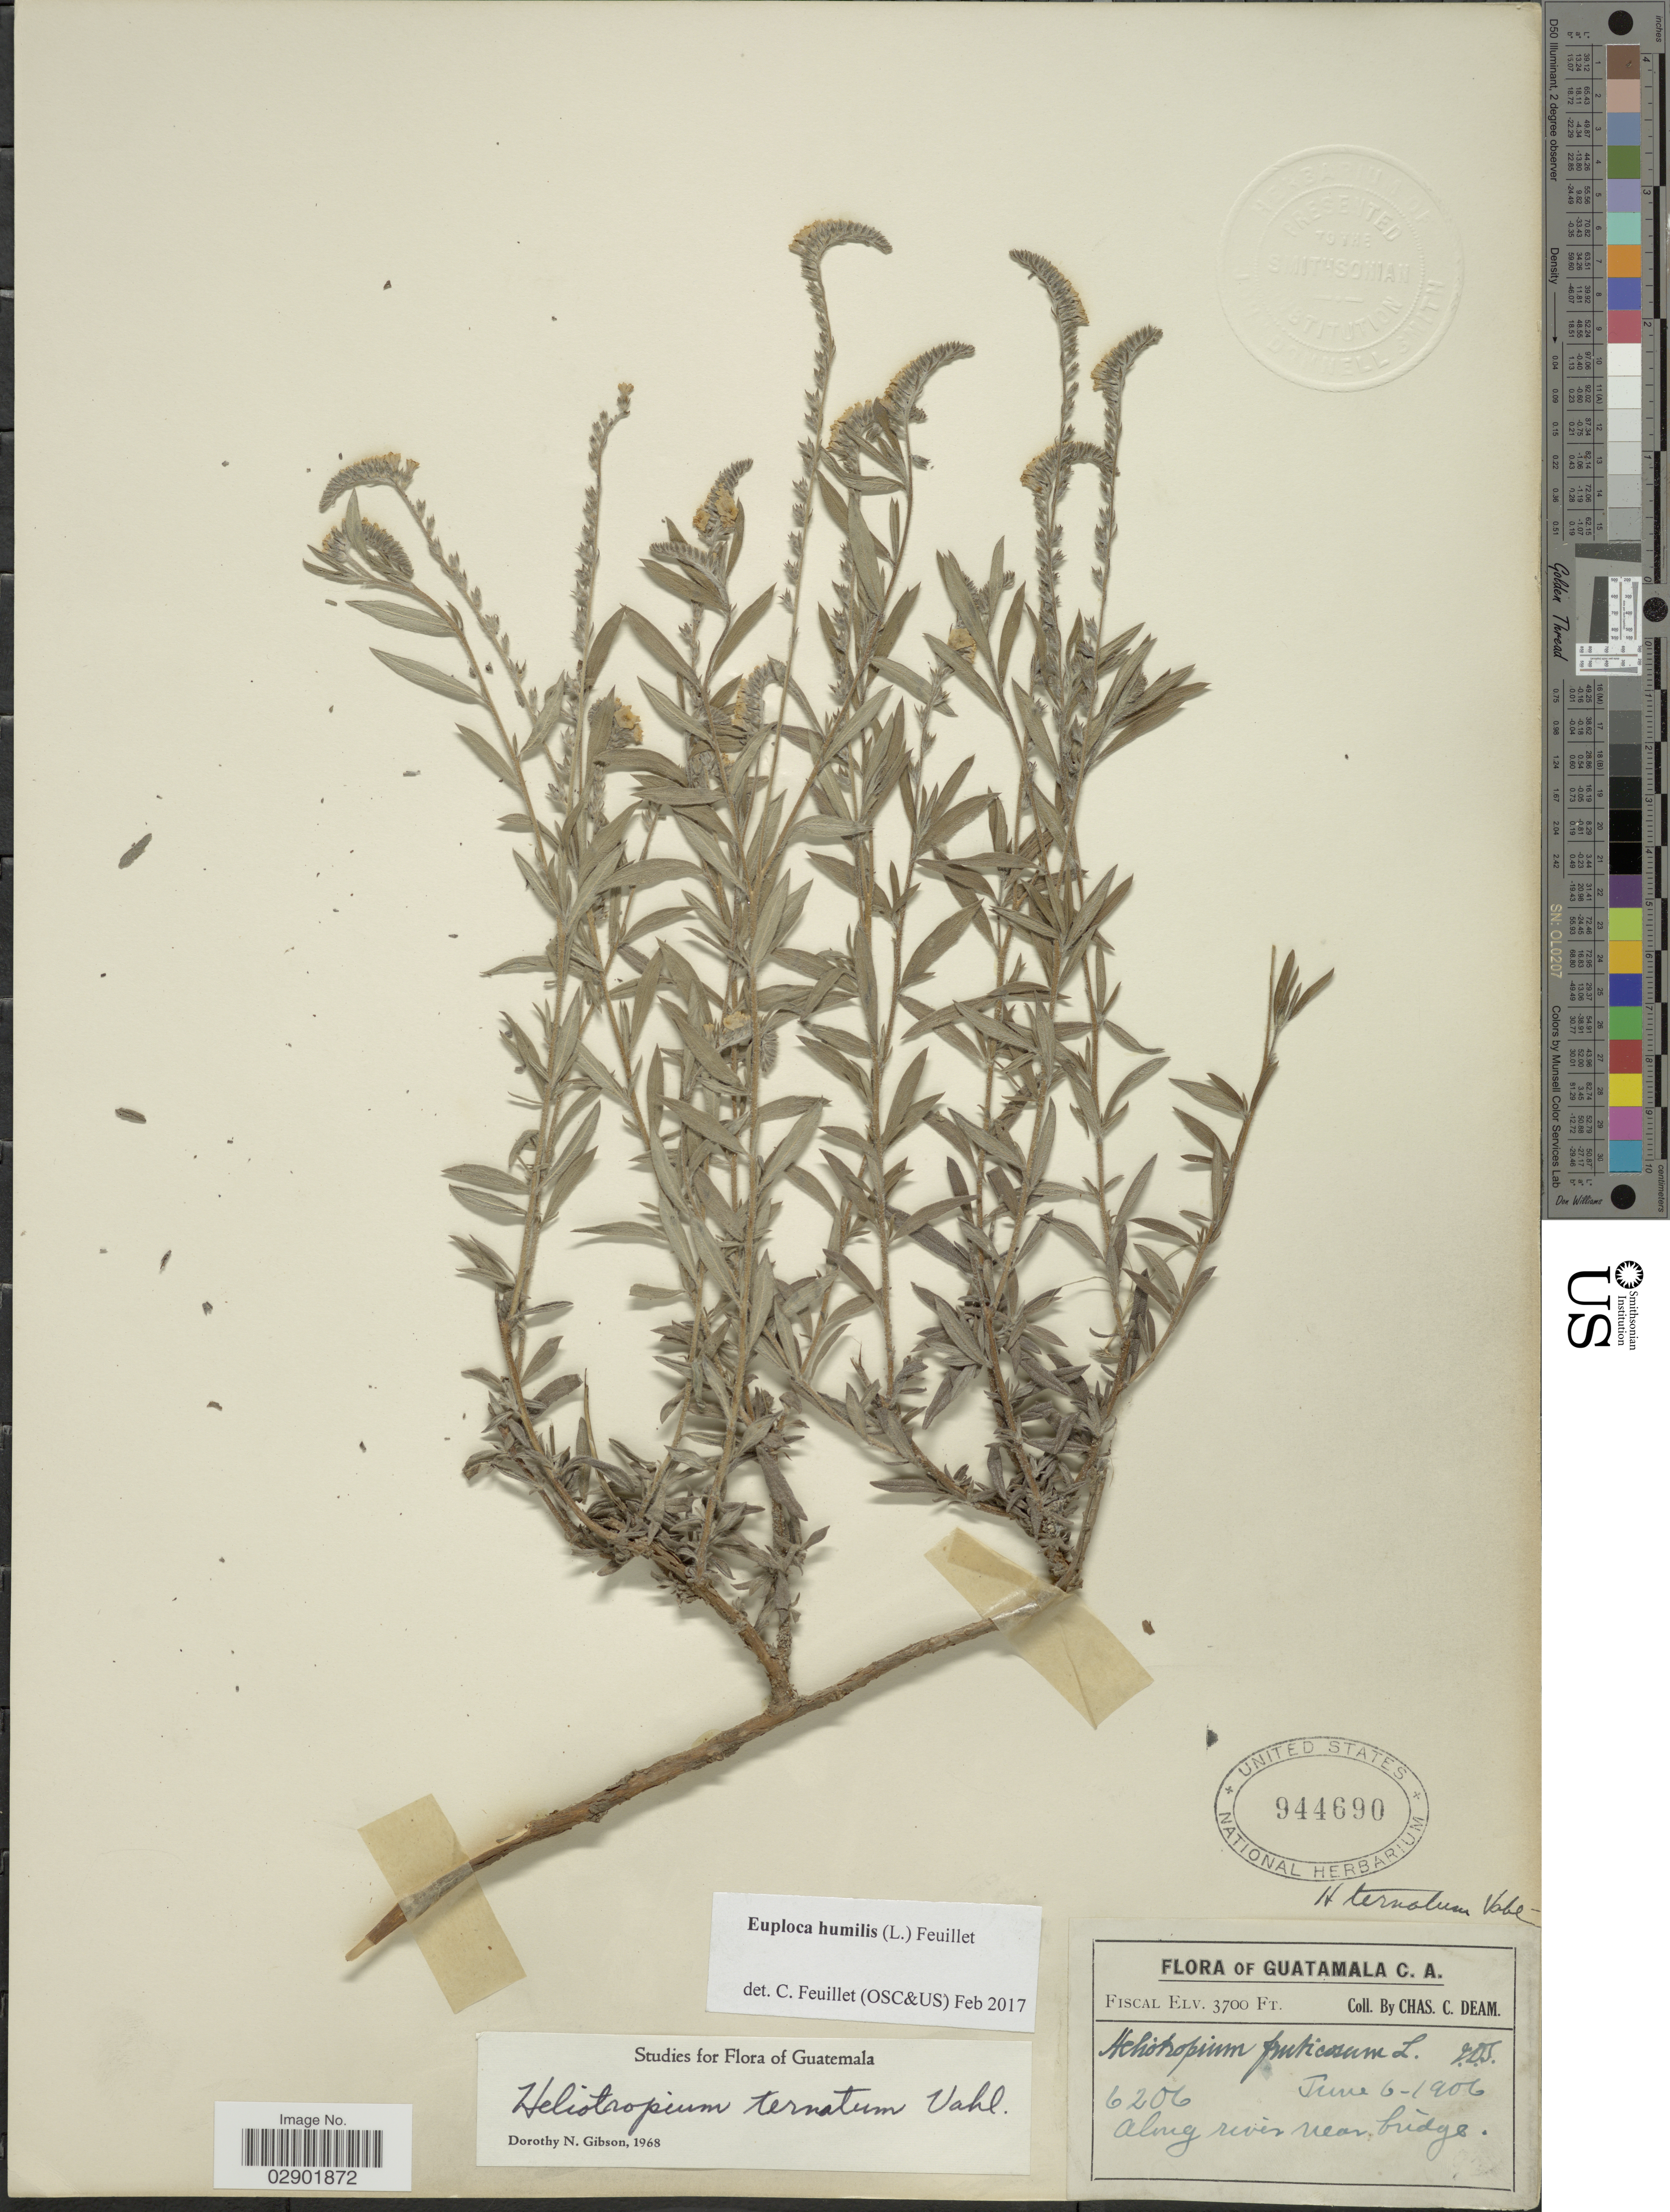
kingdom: Plantae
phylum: Tracheophyta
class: Magnoliopsida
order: Boraginales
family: Heliotropiaceae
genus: Euploca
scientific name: Euploca humilis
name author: (L.) Feuillet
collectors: C. C. Deam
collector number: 6206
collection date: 1906-06-06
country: Guatemala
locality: Fiscal. Along river near bridge.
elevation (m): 1128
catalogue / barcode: US 944690